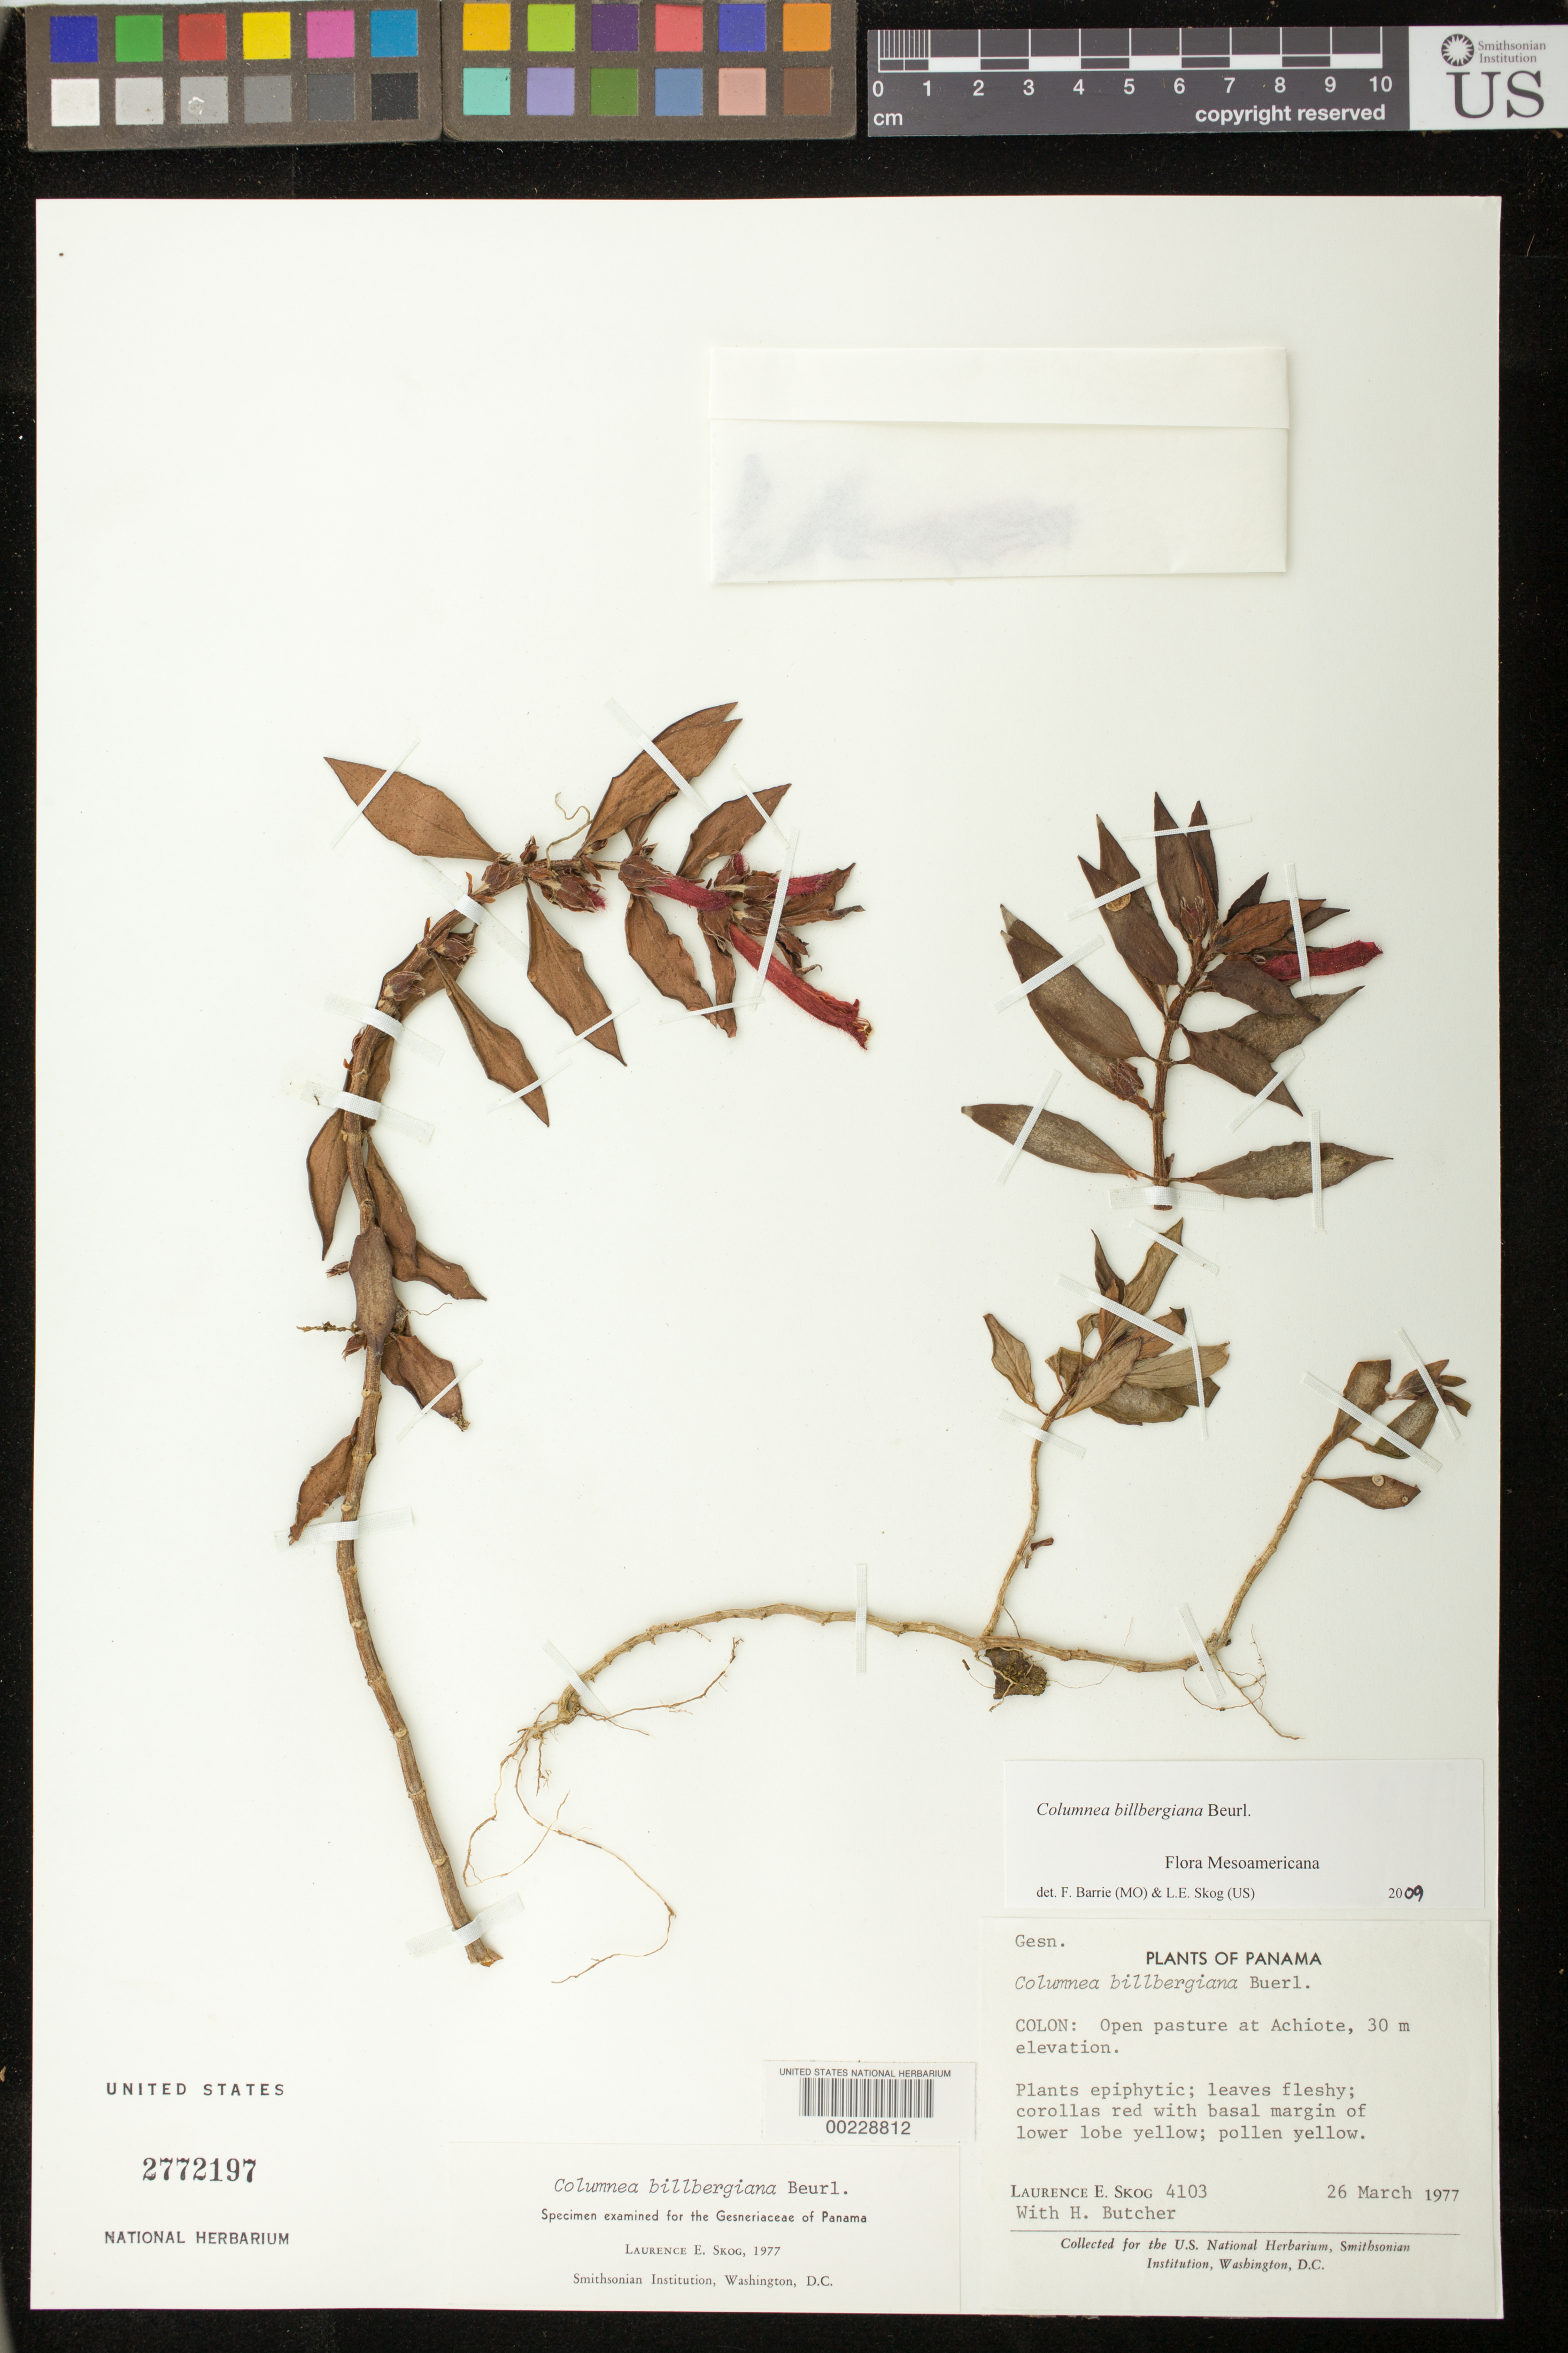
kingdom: Plantae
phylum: Tracheophyta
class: Magnoliopsida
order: Lamiales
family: Gesneriaceae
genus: Columnea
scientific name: Columnea billbergiana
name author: Beurl.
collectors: L. E. Skog & H. Butcher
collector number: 4103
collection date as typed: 26 Mar 1977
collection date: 1977-03-26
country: Panama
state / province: Colón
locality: Achiote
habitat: Open pasture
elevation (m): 30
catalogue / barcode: US 2772197